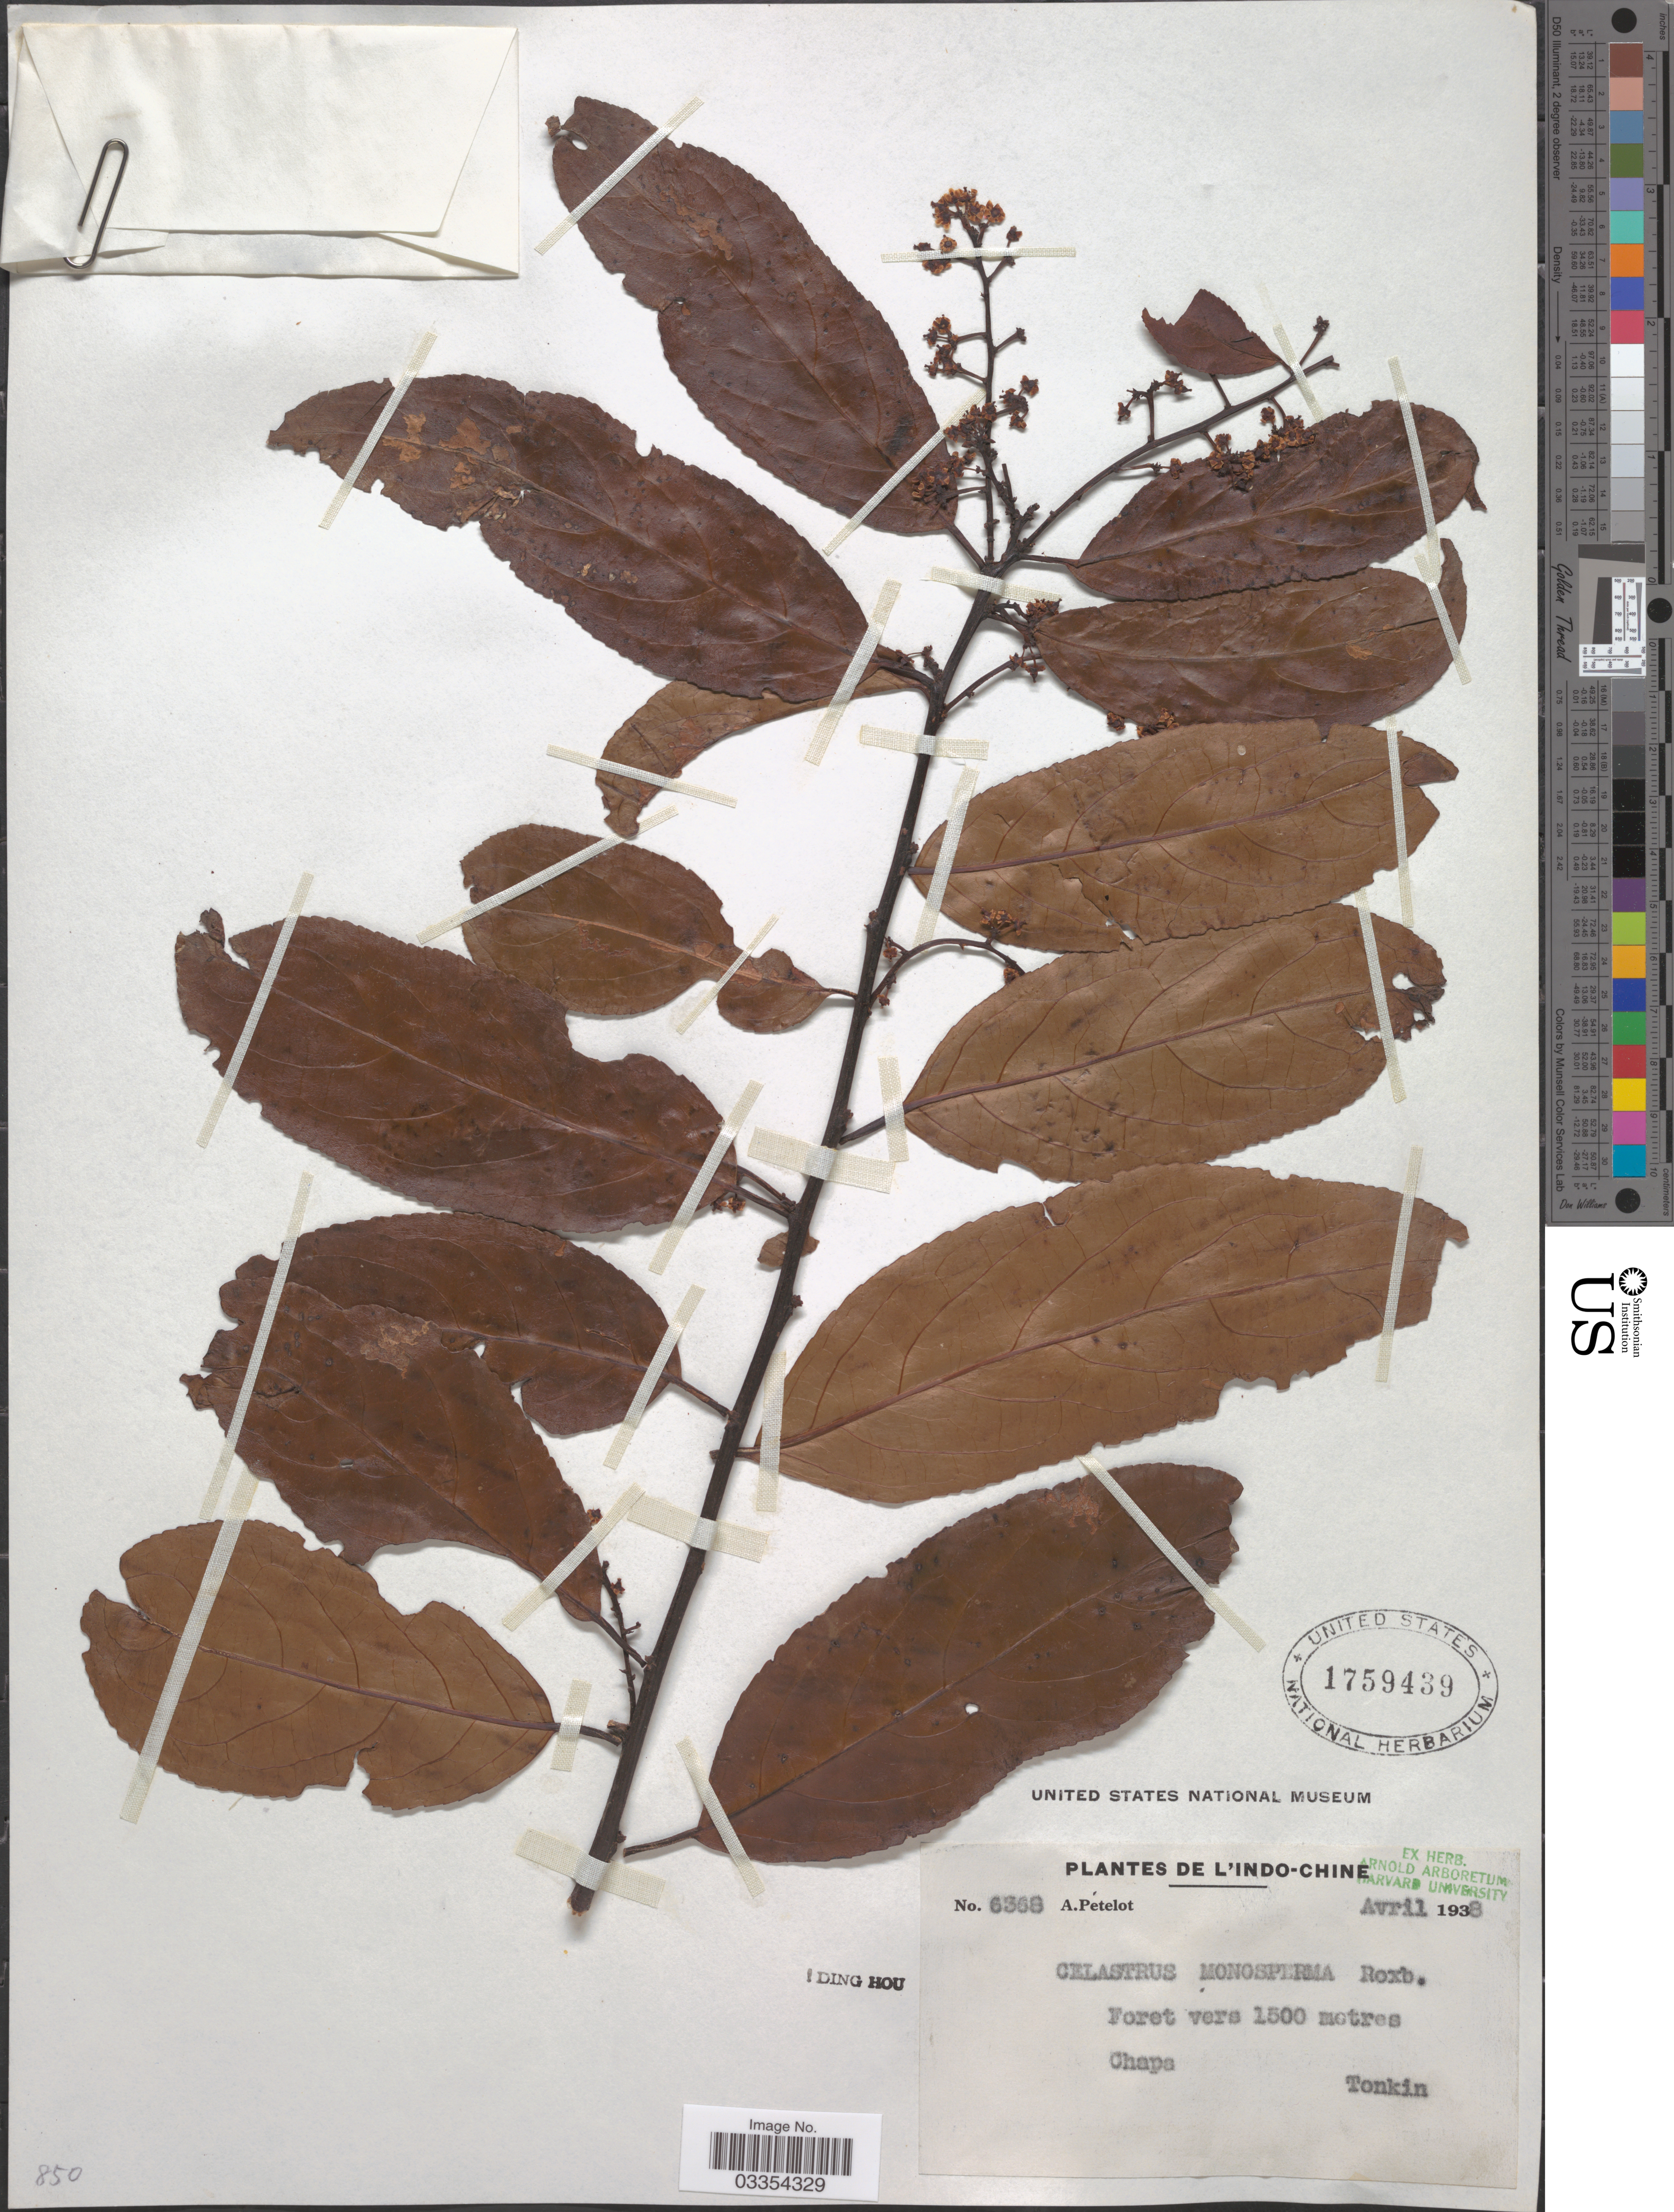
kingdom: Plantae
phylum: Tracheophyta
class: Magnoliopsida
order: Celastrales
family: Celastraceae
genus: Celastrus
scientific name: Celastrus monospermus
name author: Roxb.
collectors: A. Petelot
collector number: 6368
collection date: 1938-04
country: Vietnam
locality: L'Indo-Chine. Chapa. Tonkin.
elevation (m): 1500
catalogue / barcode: US 1759439